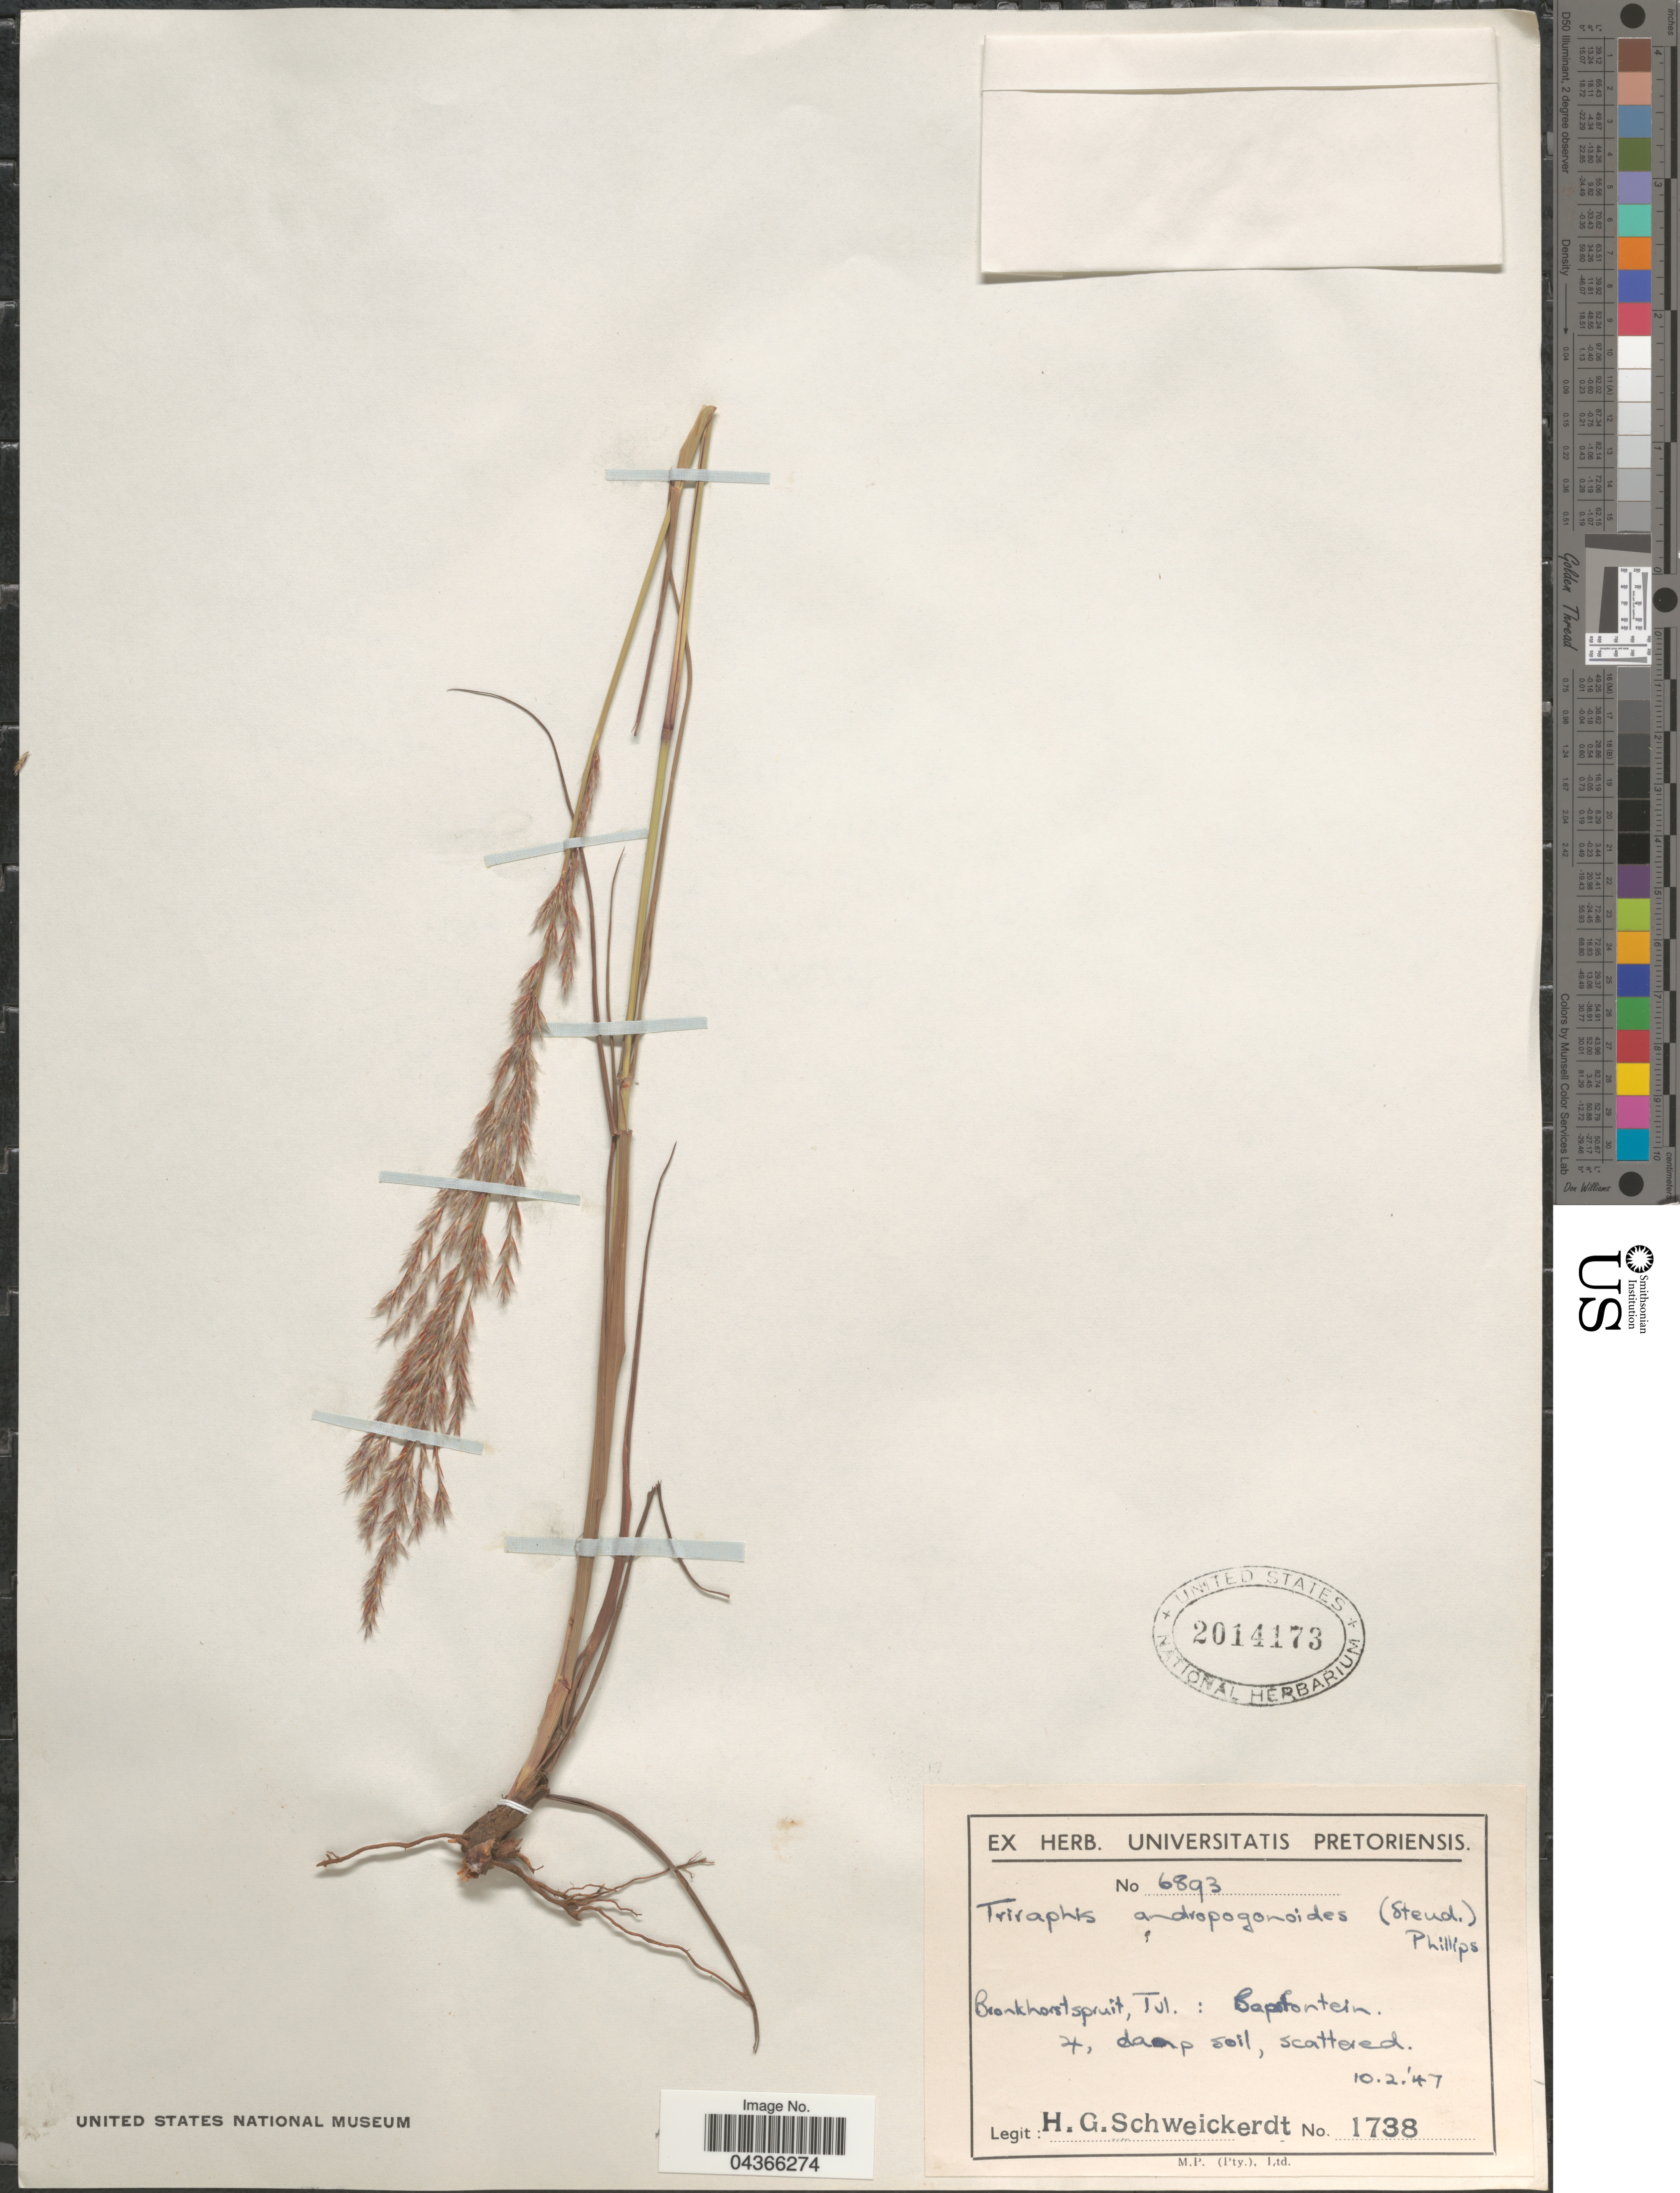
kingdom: Plantae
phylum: Tracheophyta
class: Liliopsida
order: Poales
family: Poaceae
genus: Triraphis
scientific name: Triraphis andropogonoides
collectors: H. Schweickerdt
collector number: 1738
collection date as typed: Transcribed d/m/y: 10/2/47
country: South Africa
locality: Bronkhorstspruit, Tvl. : Bapsfontein.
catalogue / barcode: US 2014173